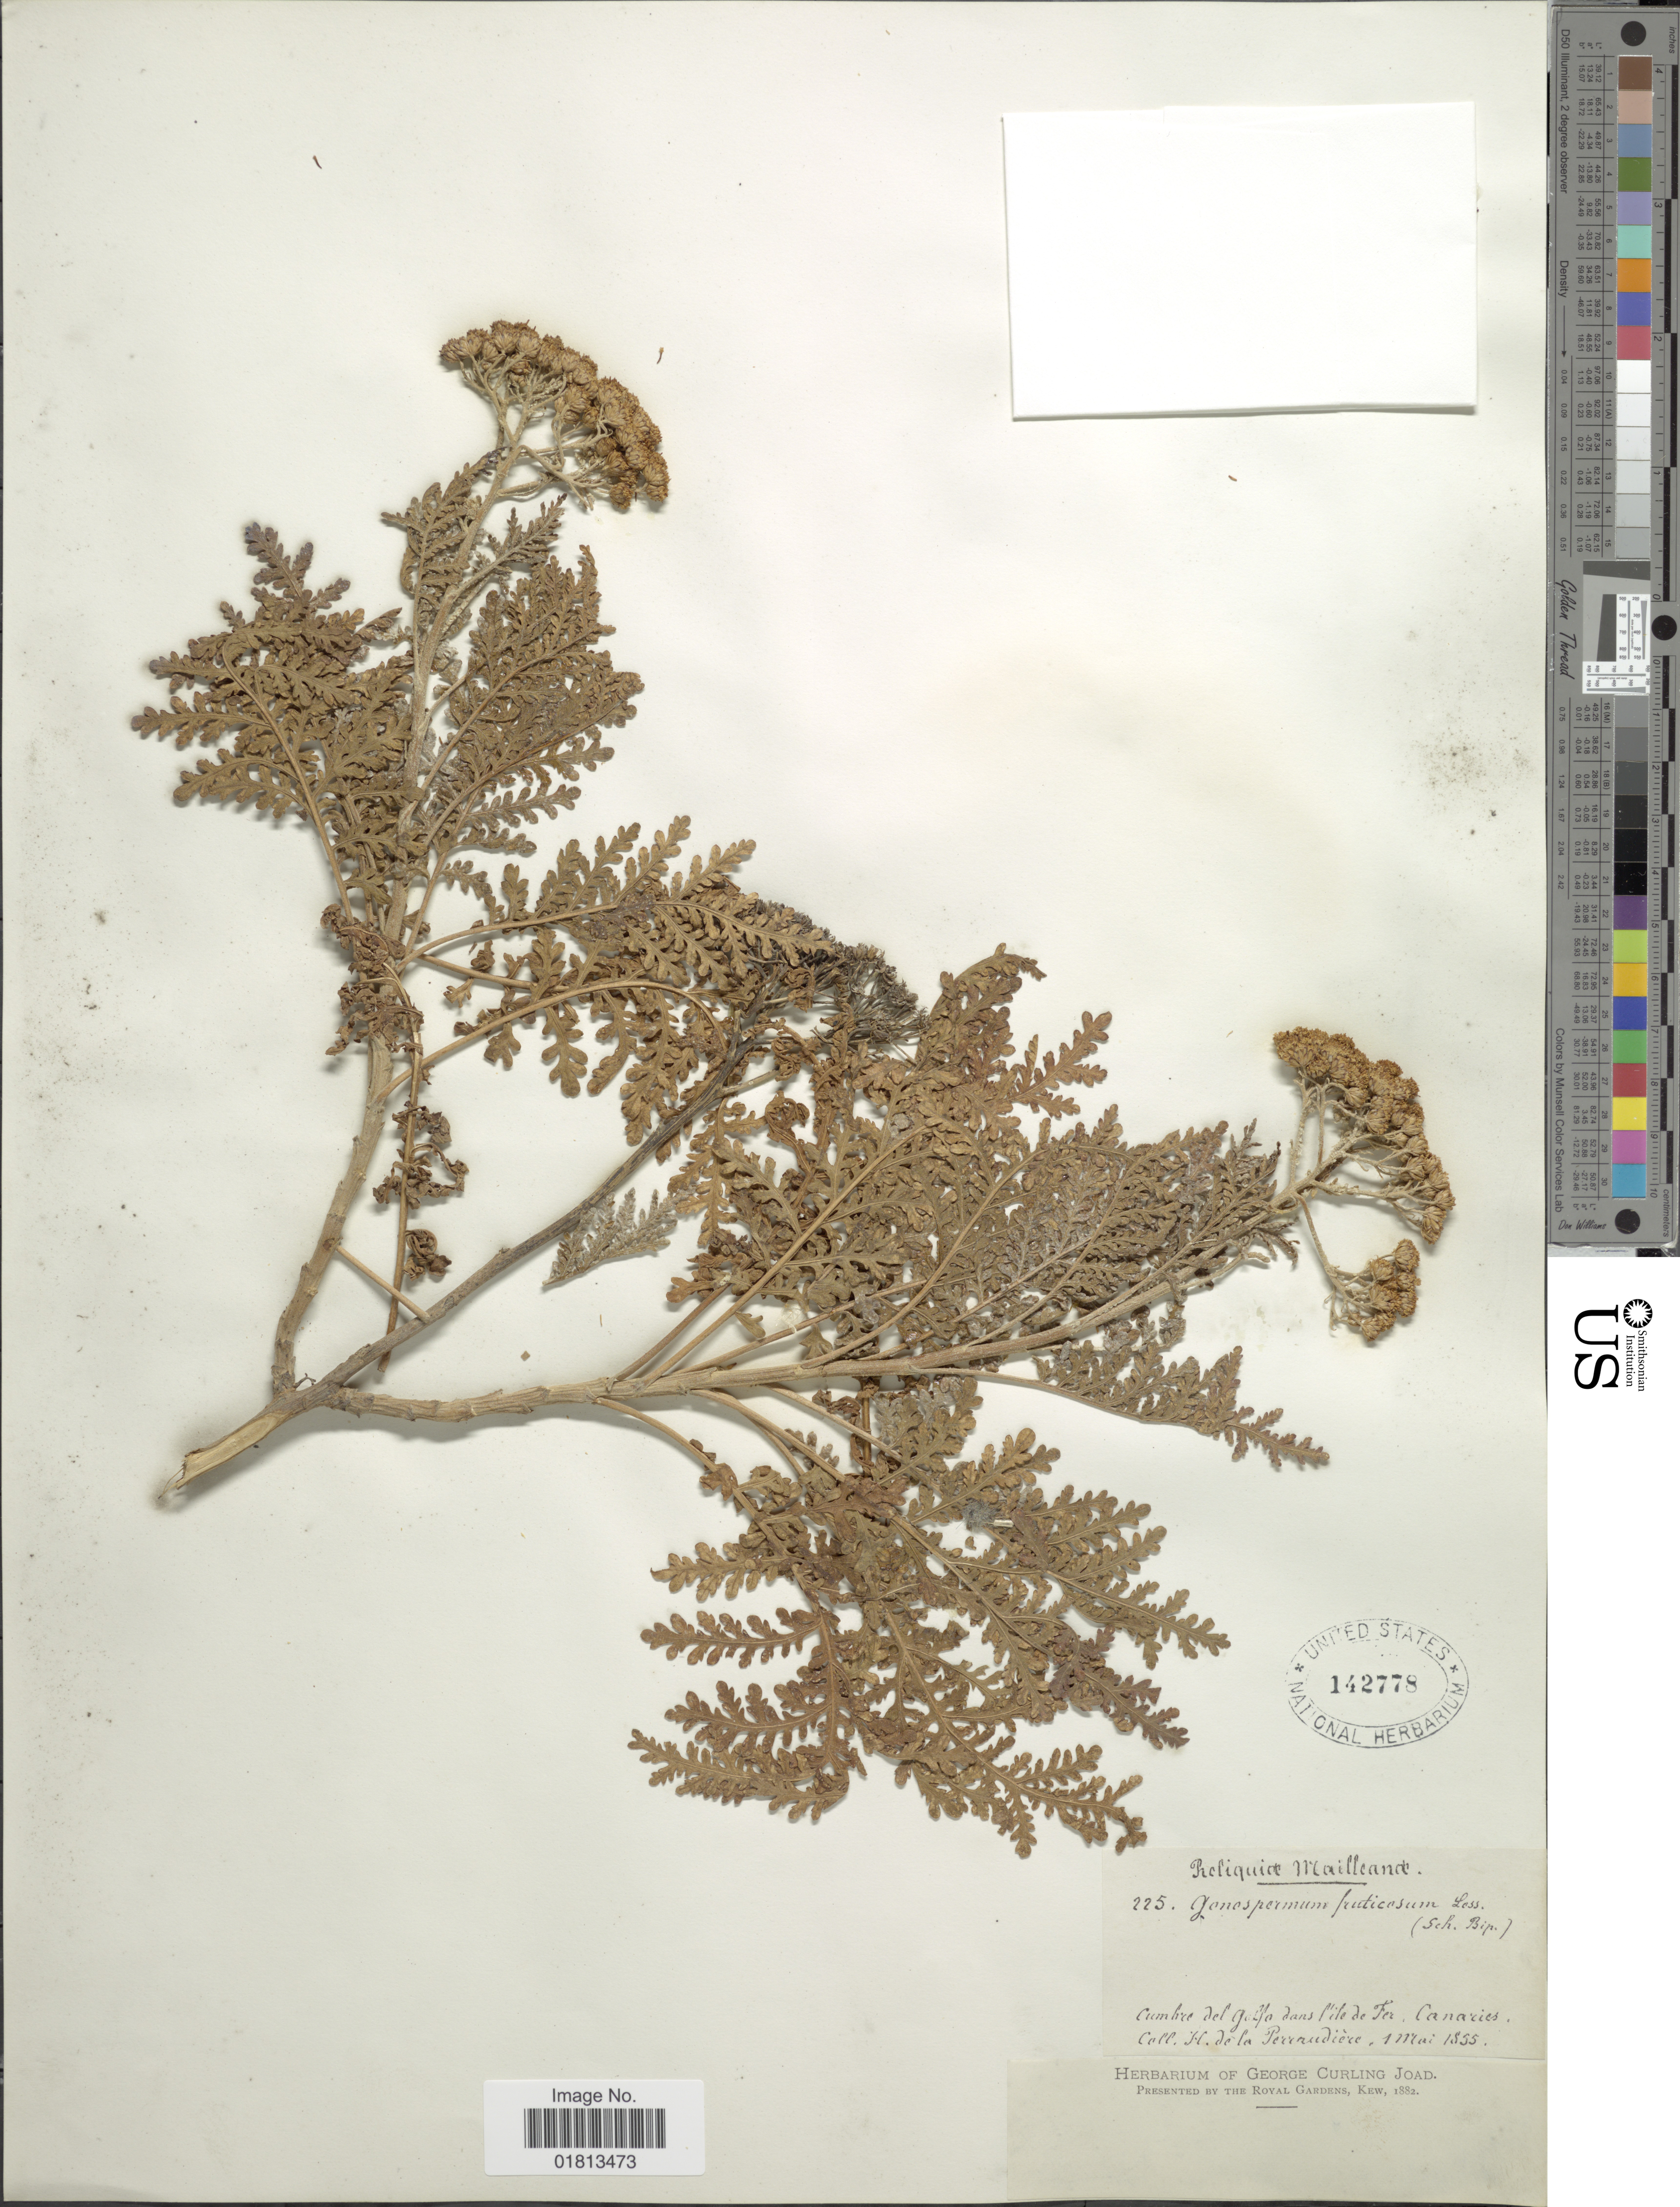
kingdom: Plantae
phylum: Tracheophyta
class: Magnoliopsida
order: Asterales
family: Asteraceae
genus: Gonospermum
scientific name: Gonospermum fruticosum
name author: Less.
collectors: H. de la Perraudière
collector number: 225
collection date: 1855-05-01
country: Spain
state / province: Canarias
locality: Cumbre del Golfo dans l'Ile de Fer, Canaries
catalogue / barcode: US 142778